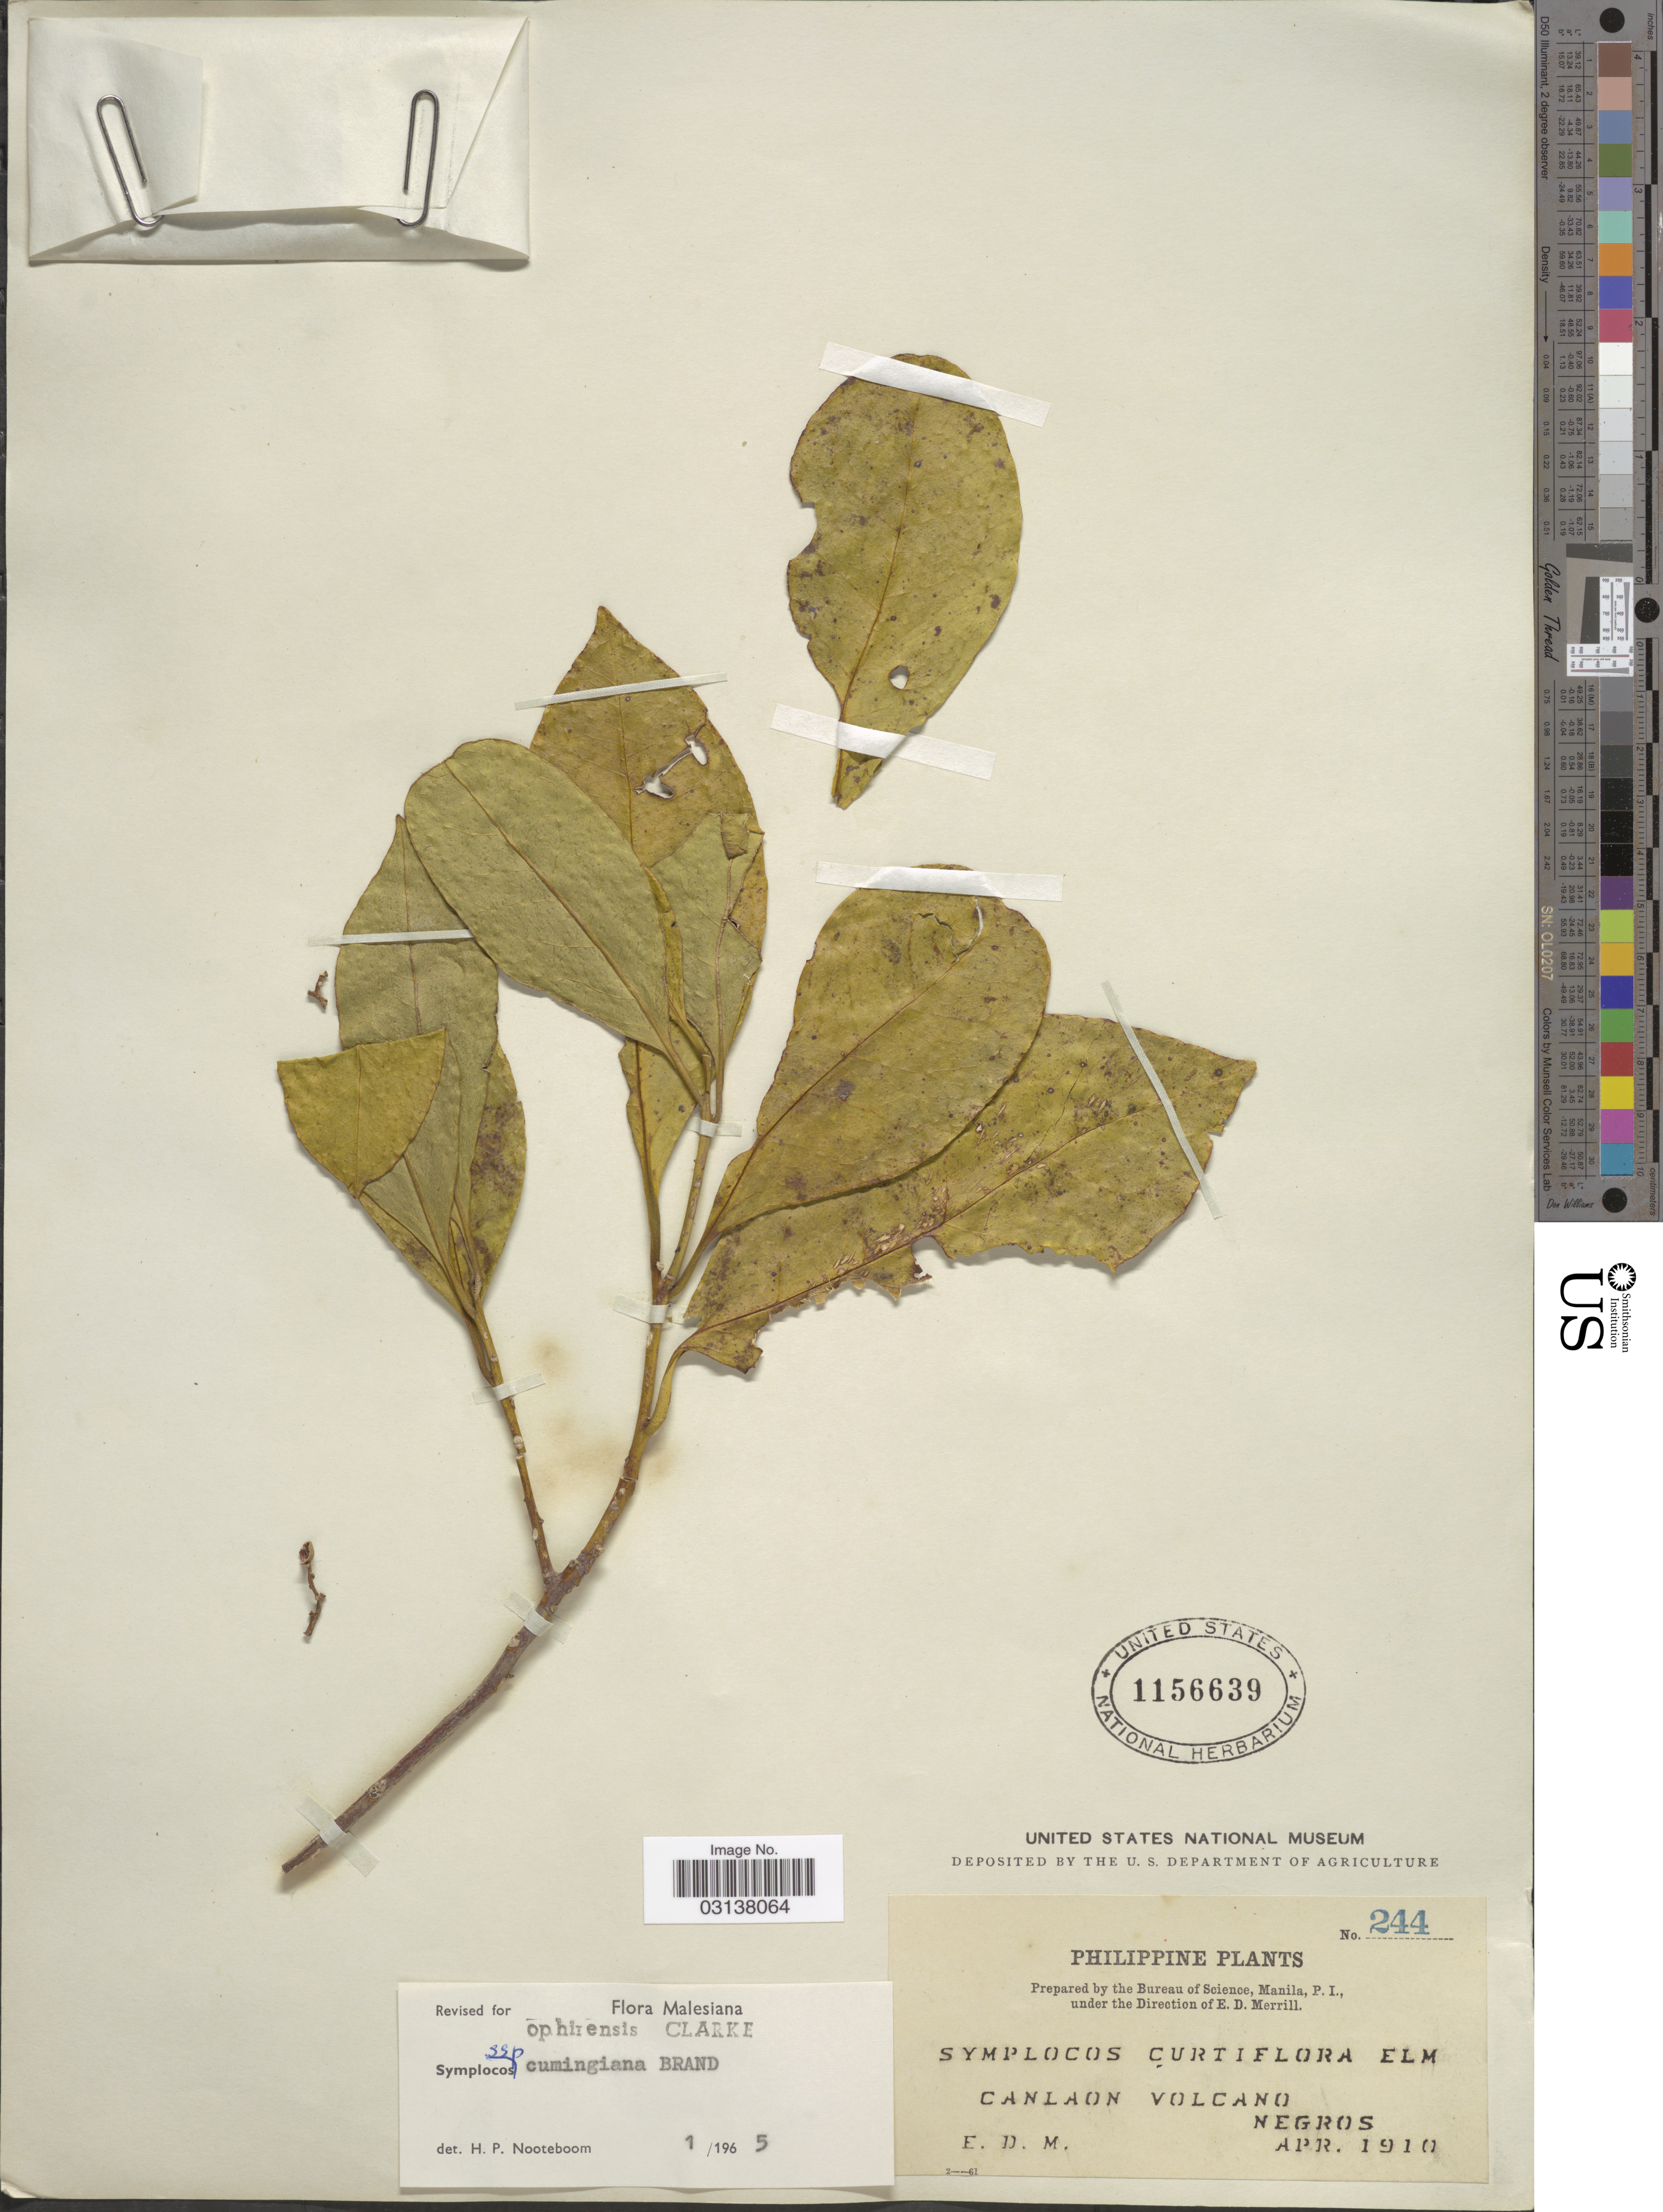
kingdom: Plantae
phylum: Tracheophyta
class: Magnoliopsida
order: Ericales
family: Symplocaceae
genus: Symplocos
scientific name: Symplocos ophirensis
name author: C.B. Clarke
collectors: E. D. Merrill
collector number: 244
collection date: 1910-04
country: Philippines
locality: Philippine. Canlaon Volcano. Negros.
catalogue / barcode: US 1156639